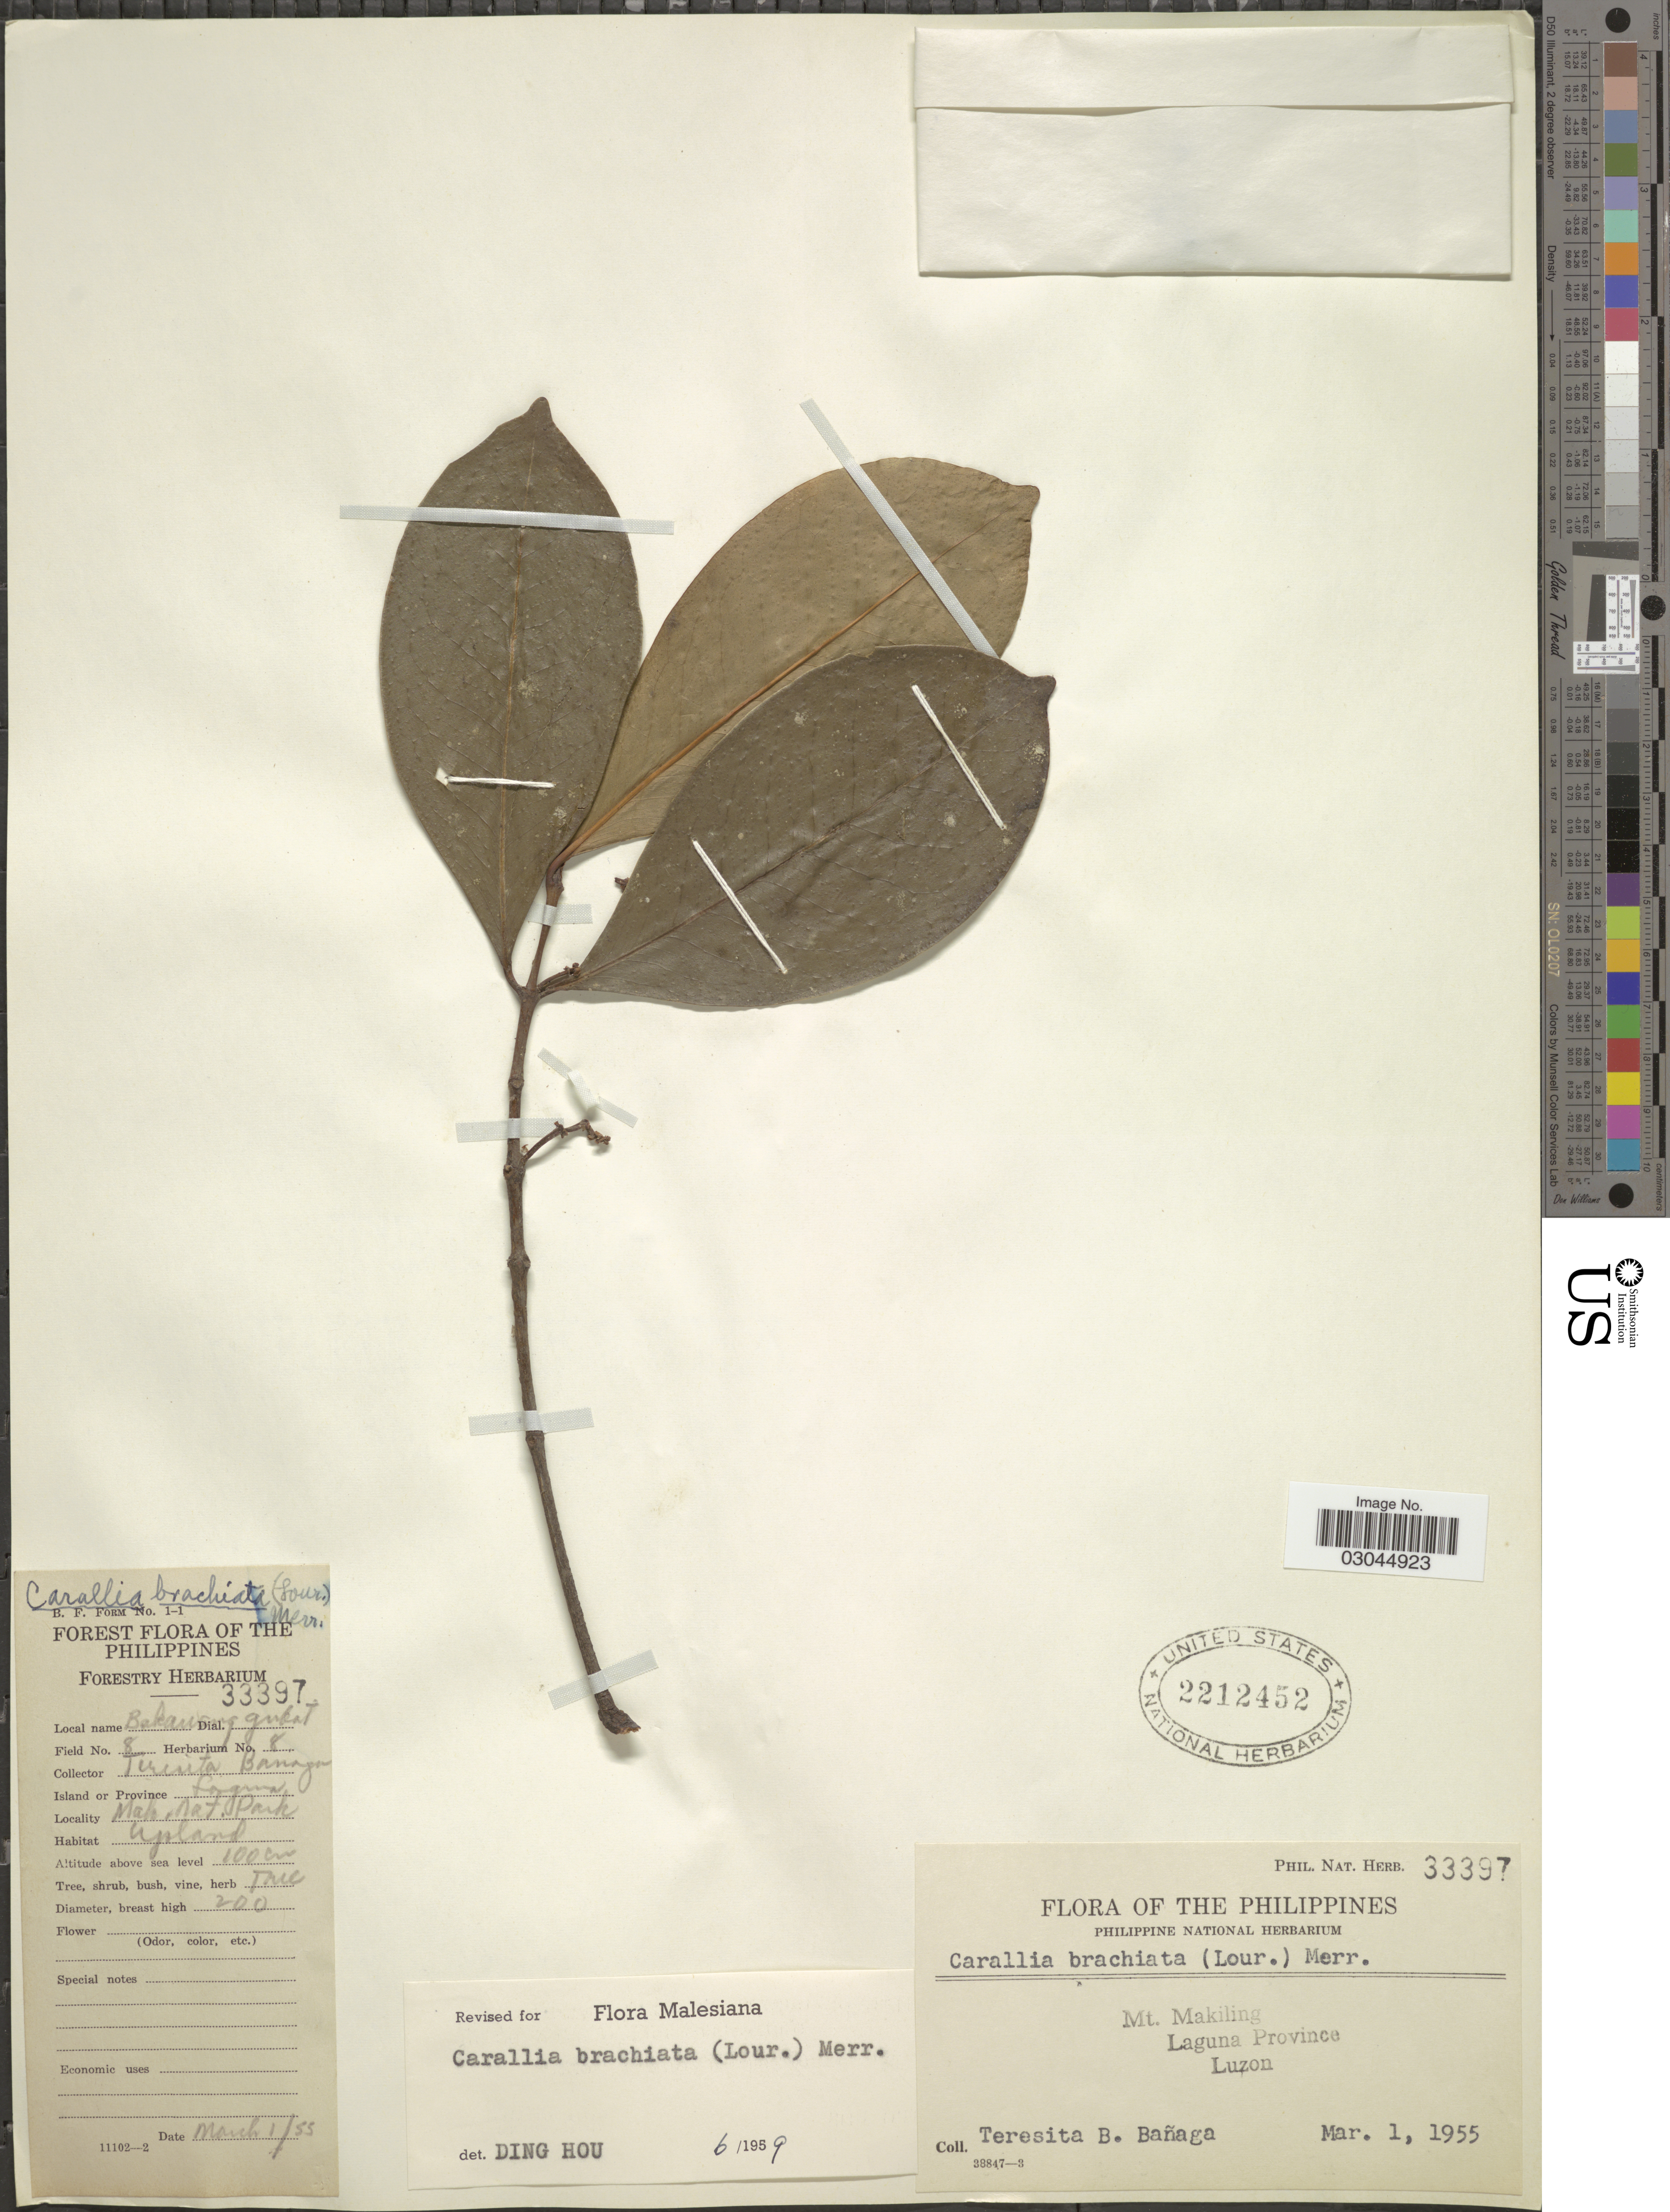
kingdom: Plantae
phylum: Tracheophyta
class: Magnoliopsida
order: Malpighiales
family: Rhizophoraceae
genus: Carallia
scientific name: Carallia brachiata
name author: (Lour.) Merr.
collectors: T. Banaga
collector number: Phil. Nat. Herb. 33397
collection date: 1955-03-01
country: Philippines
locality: Mt. Makiling, Laguna Province, Luzon.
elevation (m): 100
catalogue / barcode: US 2212452